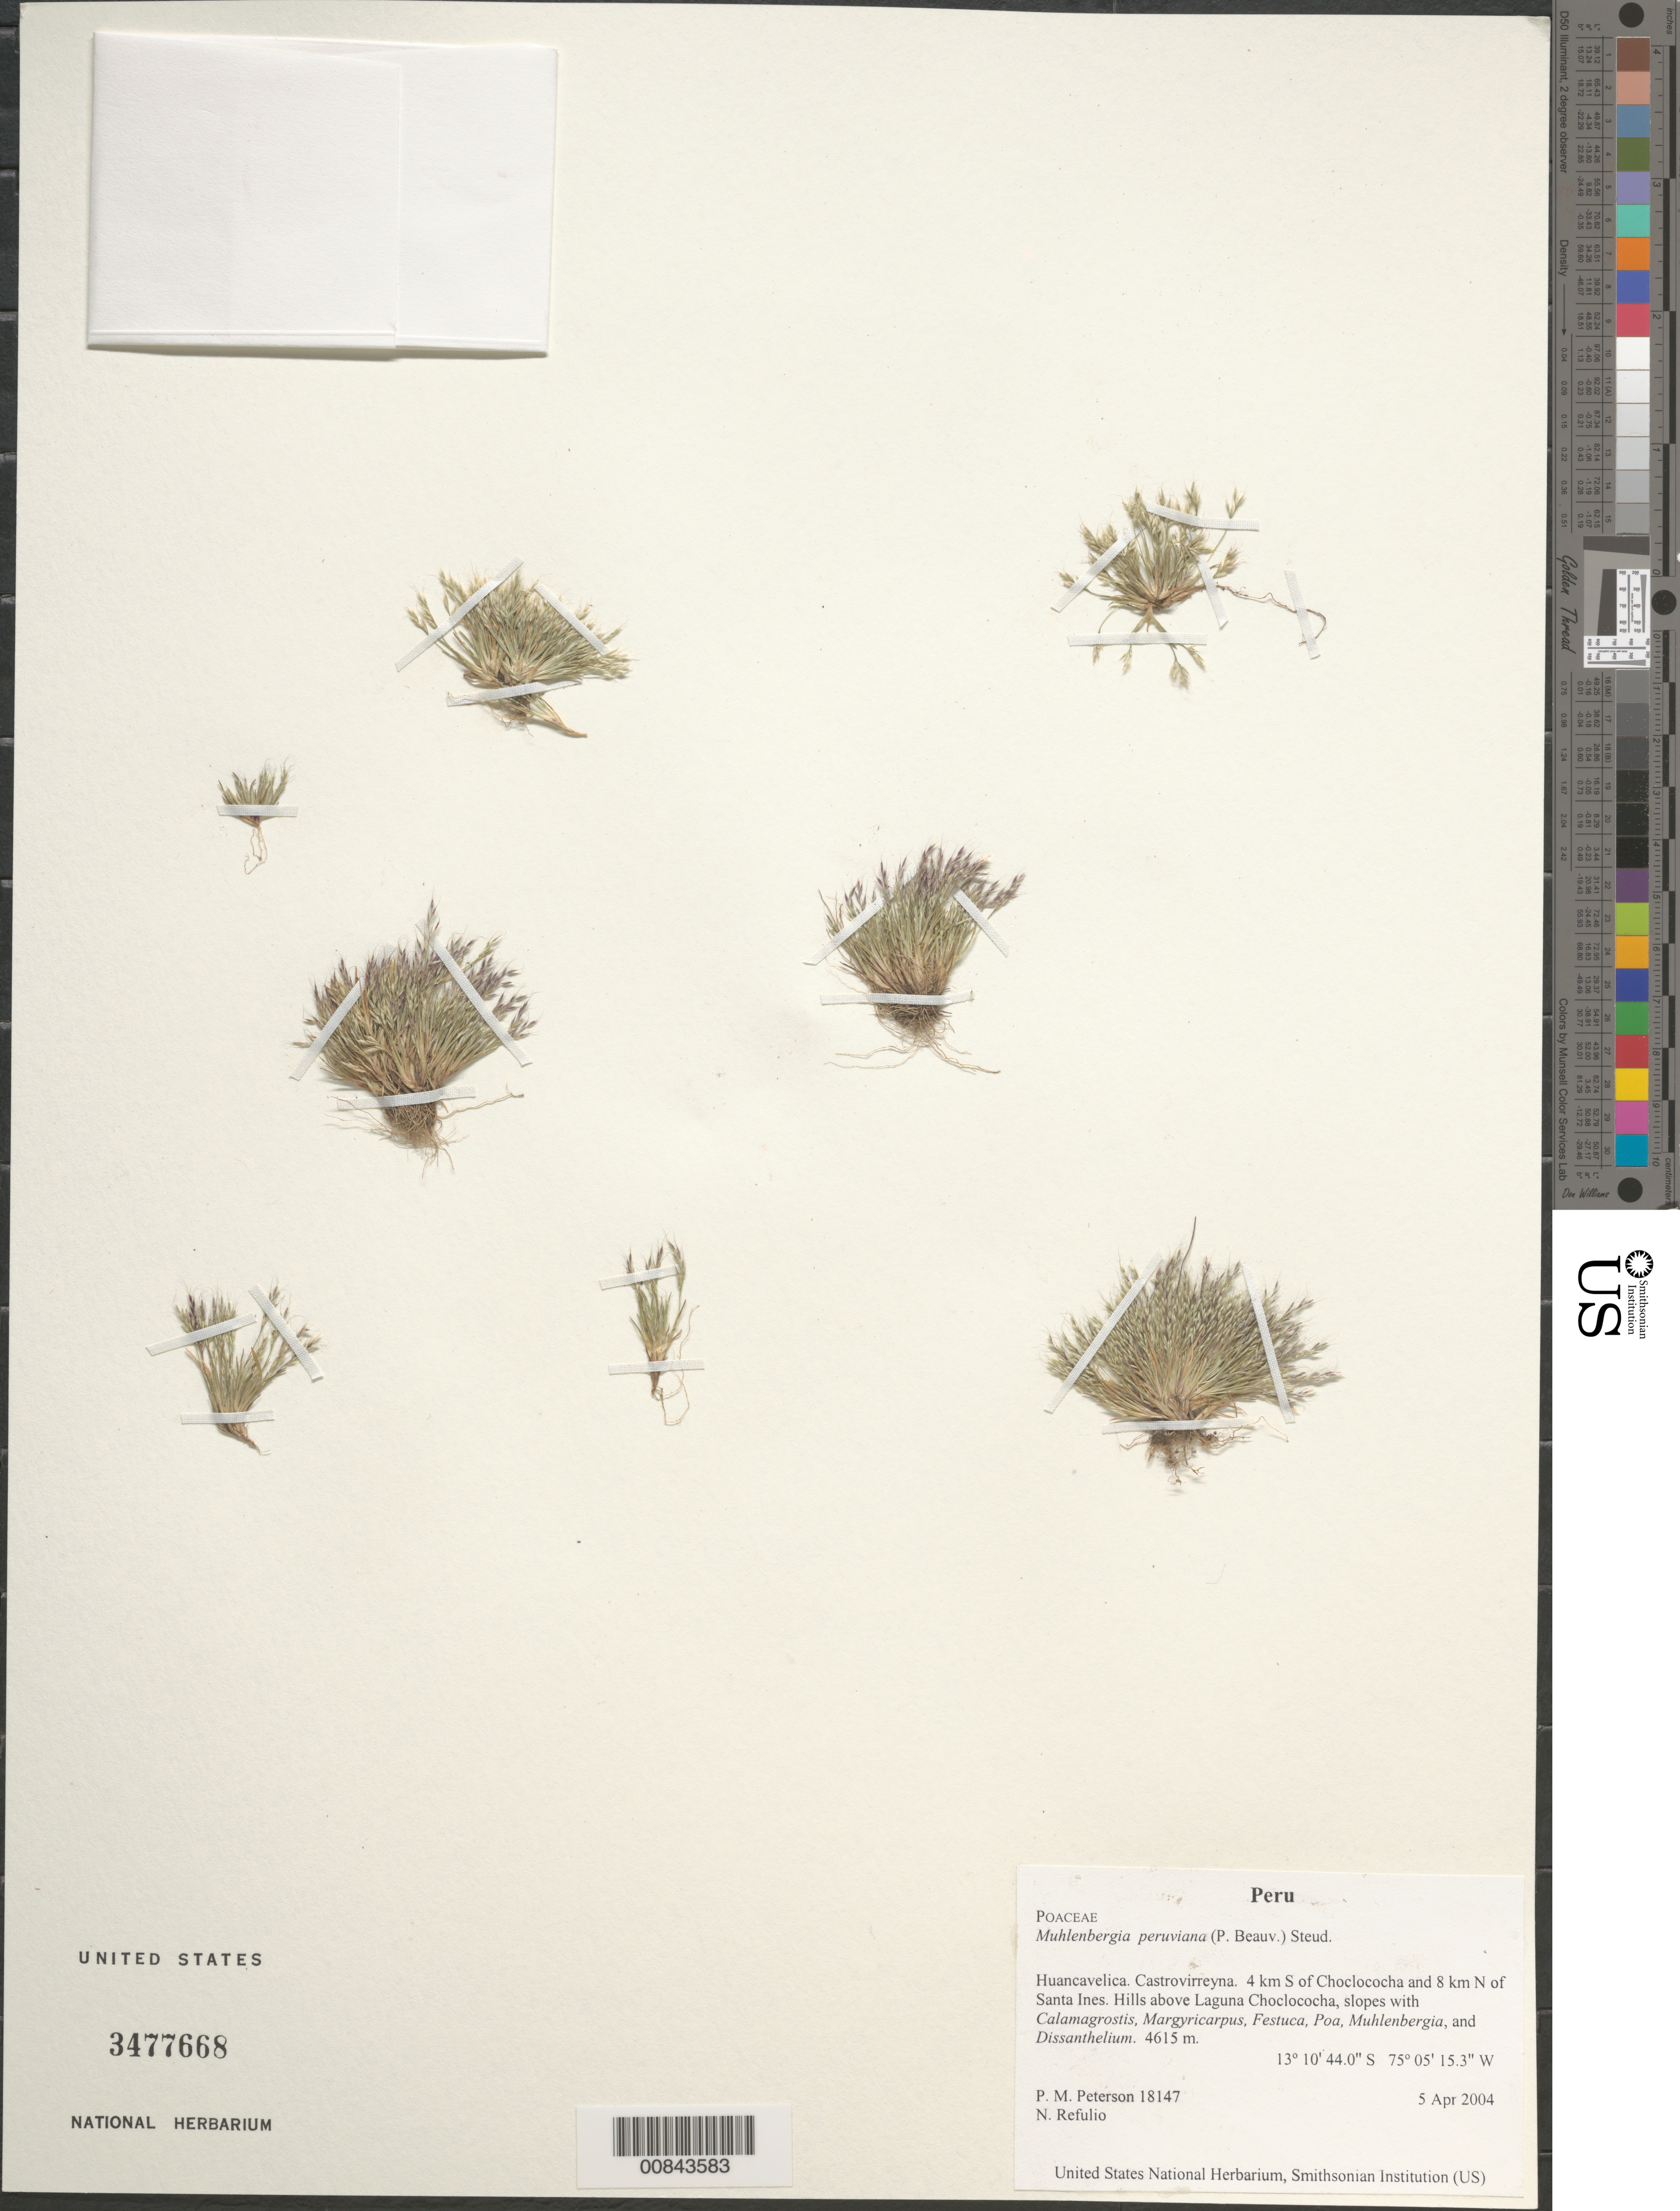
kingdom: Plantae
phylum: Tracheophyta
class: Liliopsida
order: Poales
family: Poaceae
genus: Muhlenbergia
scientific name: Muhlenbergia peruviana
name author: (P. Beauv.) Steud.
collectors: P. M. Peterson & N. Refulio-Rodríguez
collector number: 18147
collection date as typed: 05 Apr 2004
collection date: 2004-04-05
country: Peru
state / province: Huancavelica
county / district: Castrovirreyna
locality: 4 km S of Choclococha and 8 km N of Santa Ines. Hills above Laguna Choclococha, slopes with Calamagrostis, Margyricarpus, Festuca, Poa, Muhlenbergia, and Dissanthelium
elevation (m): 4615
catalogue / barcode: US 3477668